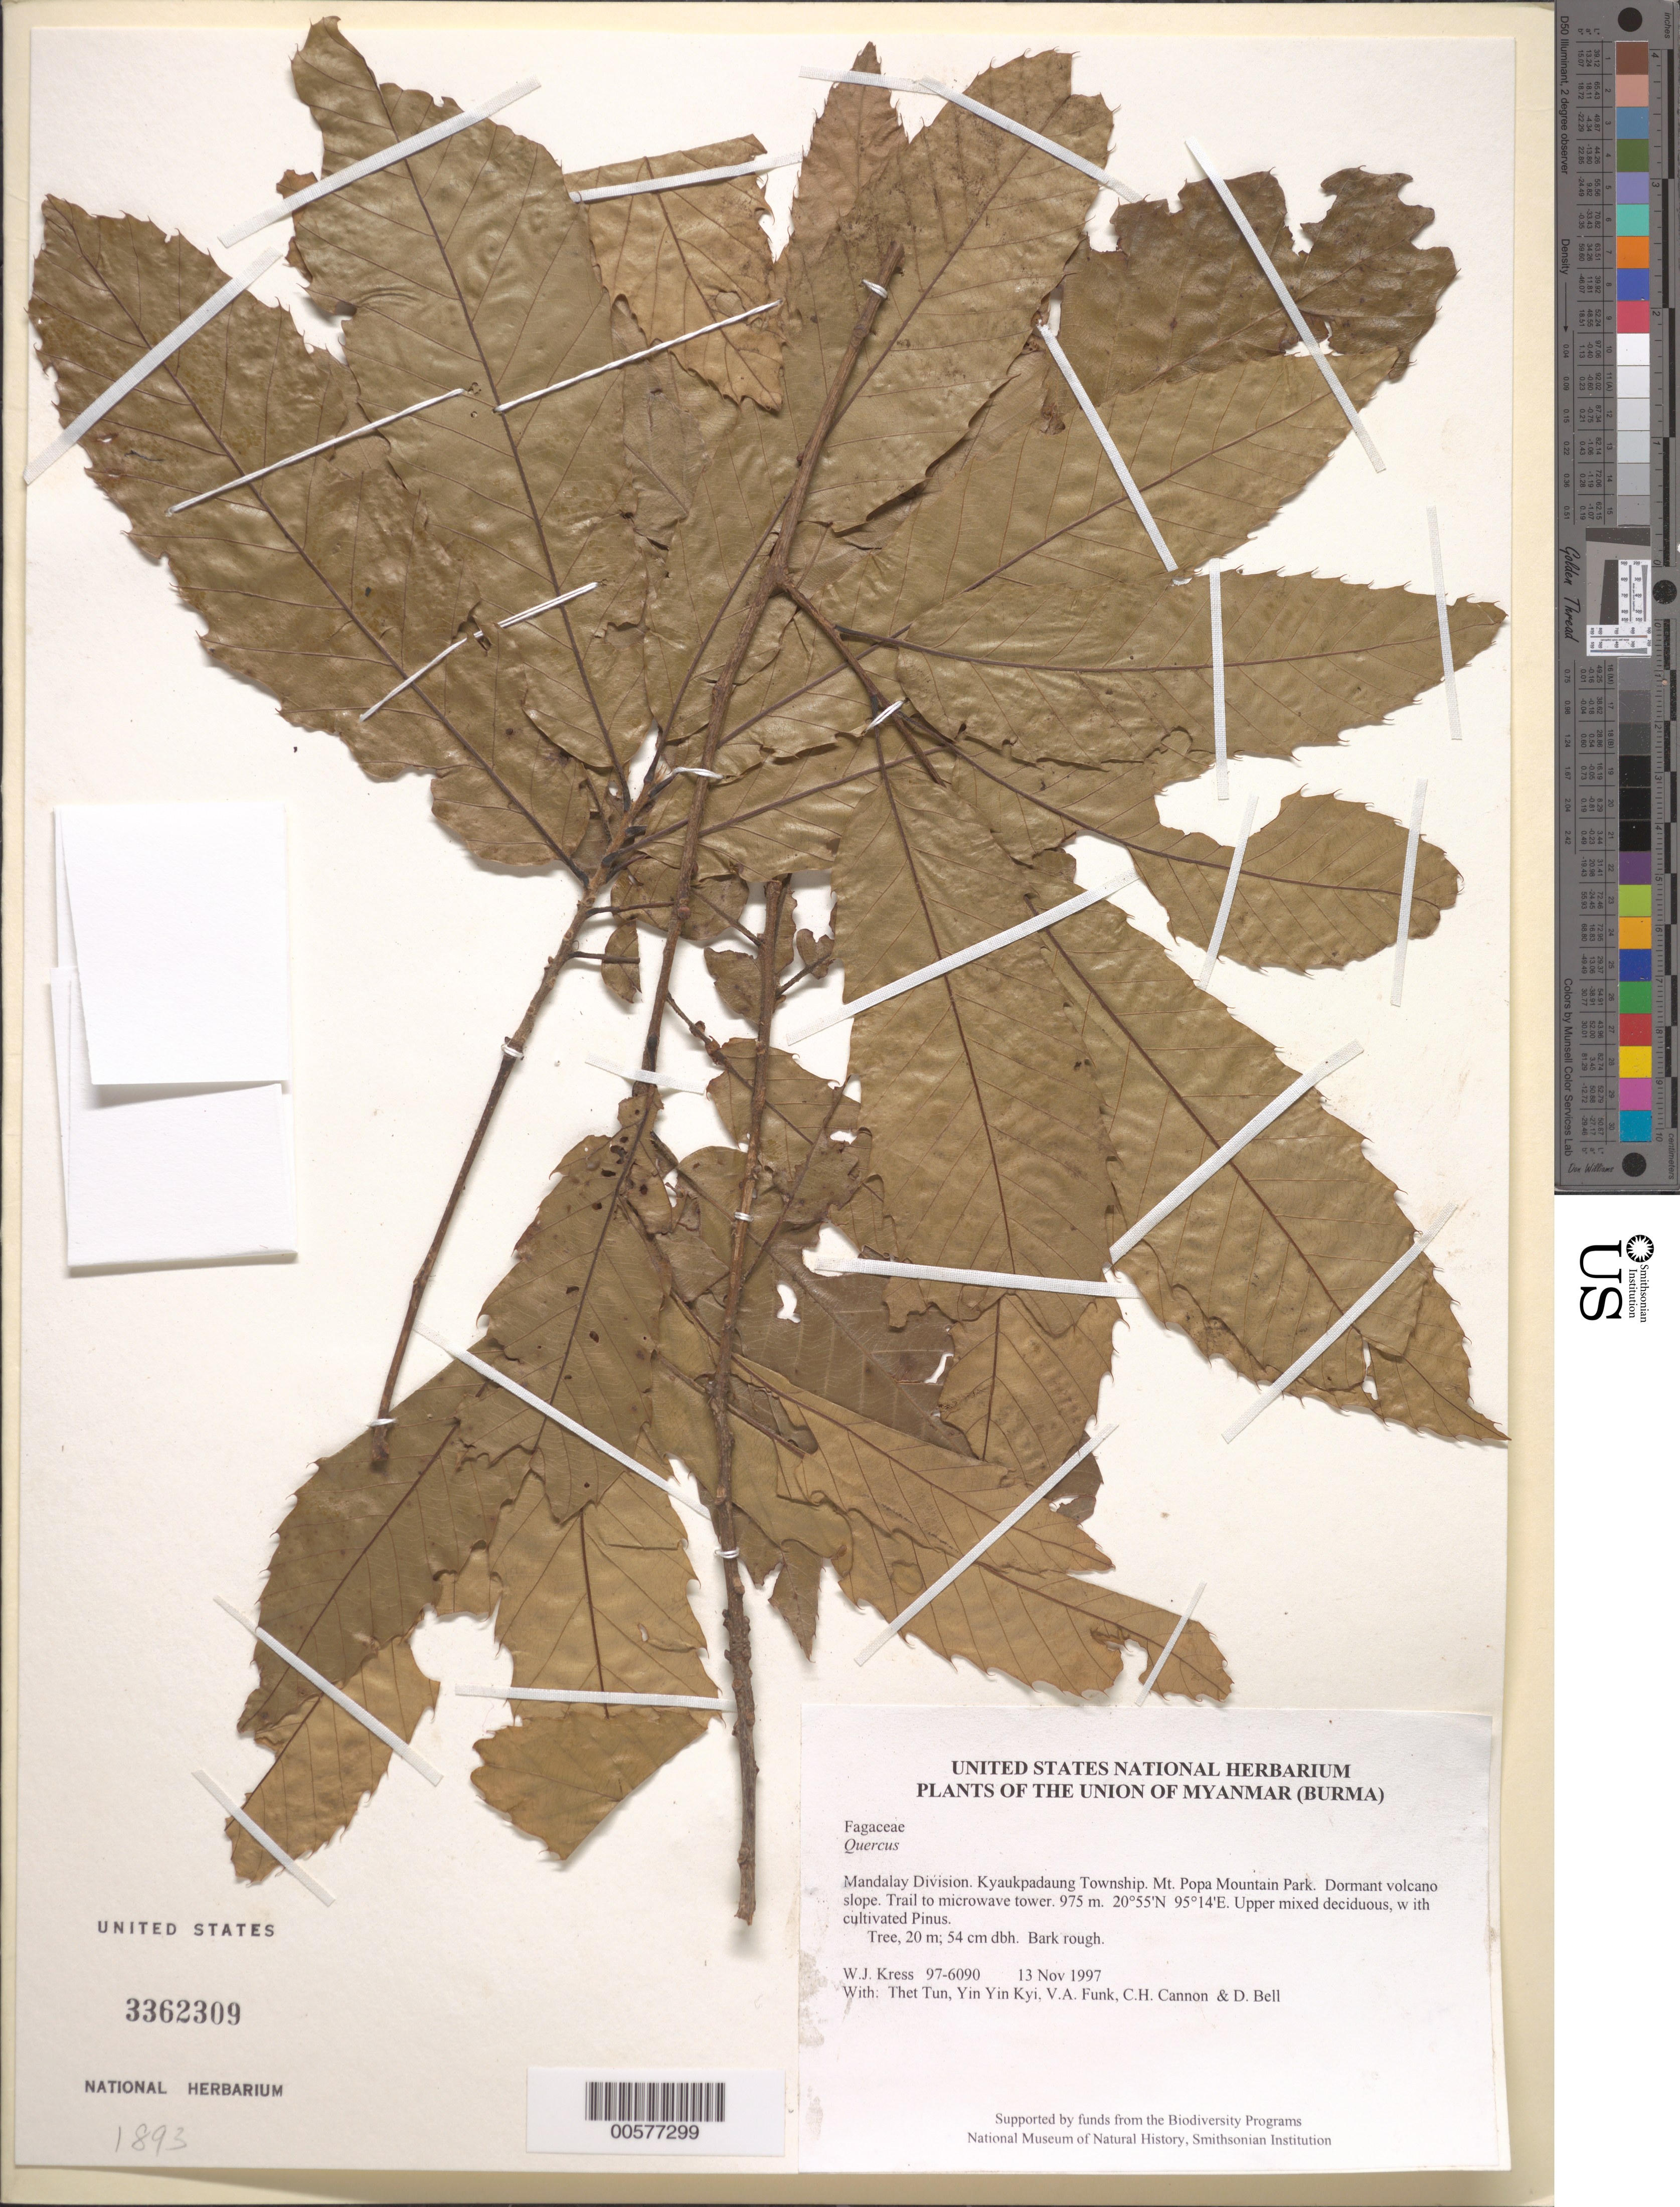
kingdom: Plantae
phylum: Tracheophyta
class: Magnoliopsida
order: Fagales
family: Fagaceae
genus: Quercus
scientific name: Quercus sp.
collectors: W. J. Kress, Thet Htun, Yin Yin Kyi, V. Funk, C. H. Cannon & D. A. Bell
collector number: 97-6090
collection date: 1997-11-13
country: Myanmar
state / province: Mandalay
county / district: Kyaukpadaung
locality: Mt. Popa Mountain Park. Dormant volcano slope. Trail to microwave tower.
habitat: Upper mixed deciduous, w ith cultivated Pinus.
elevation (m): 975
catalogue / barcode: US 3362309